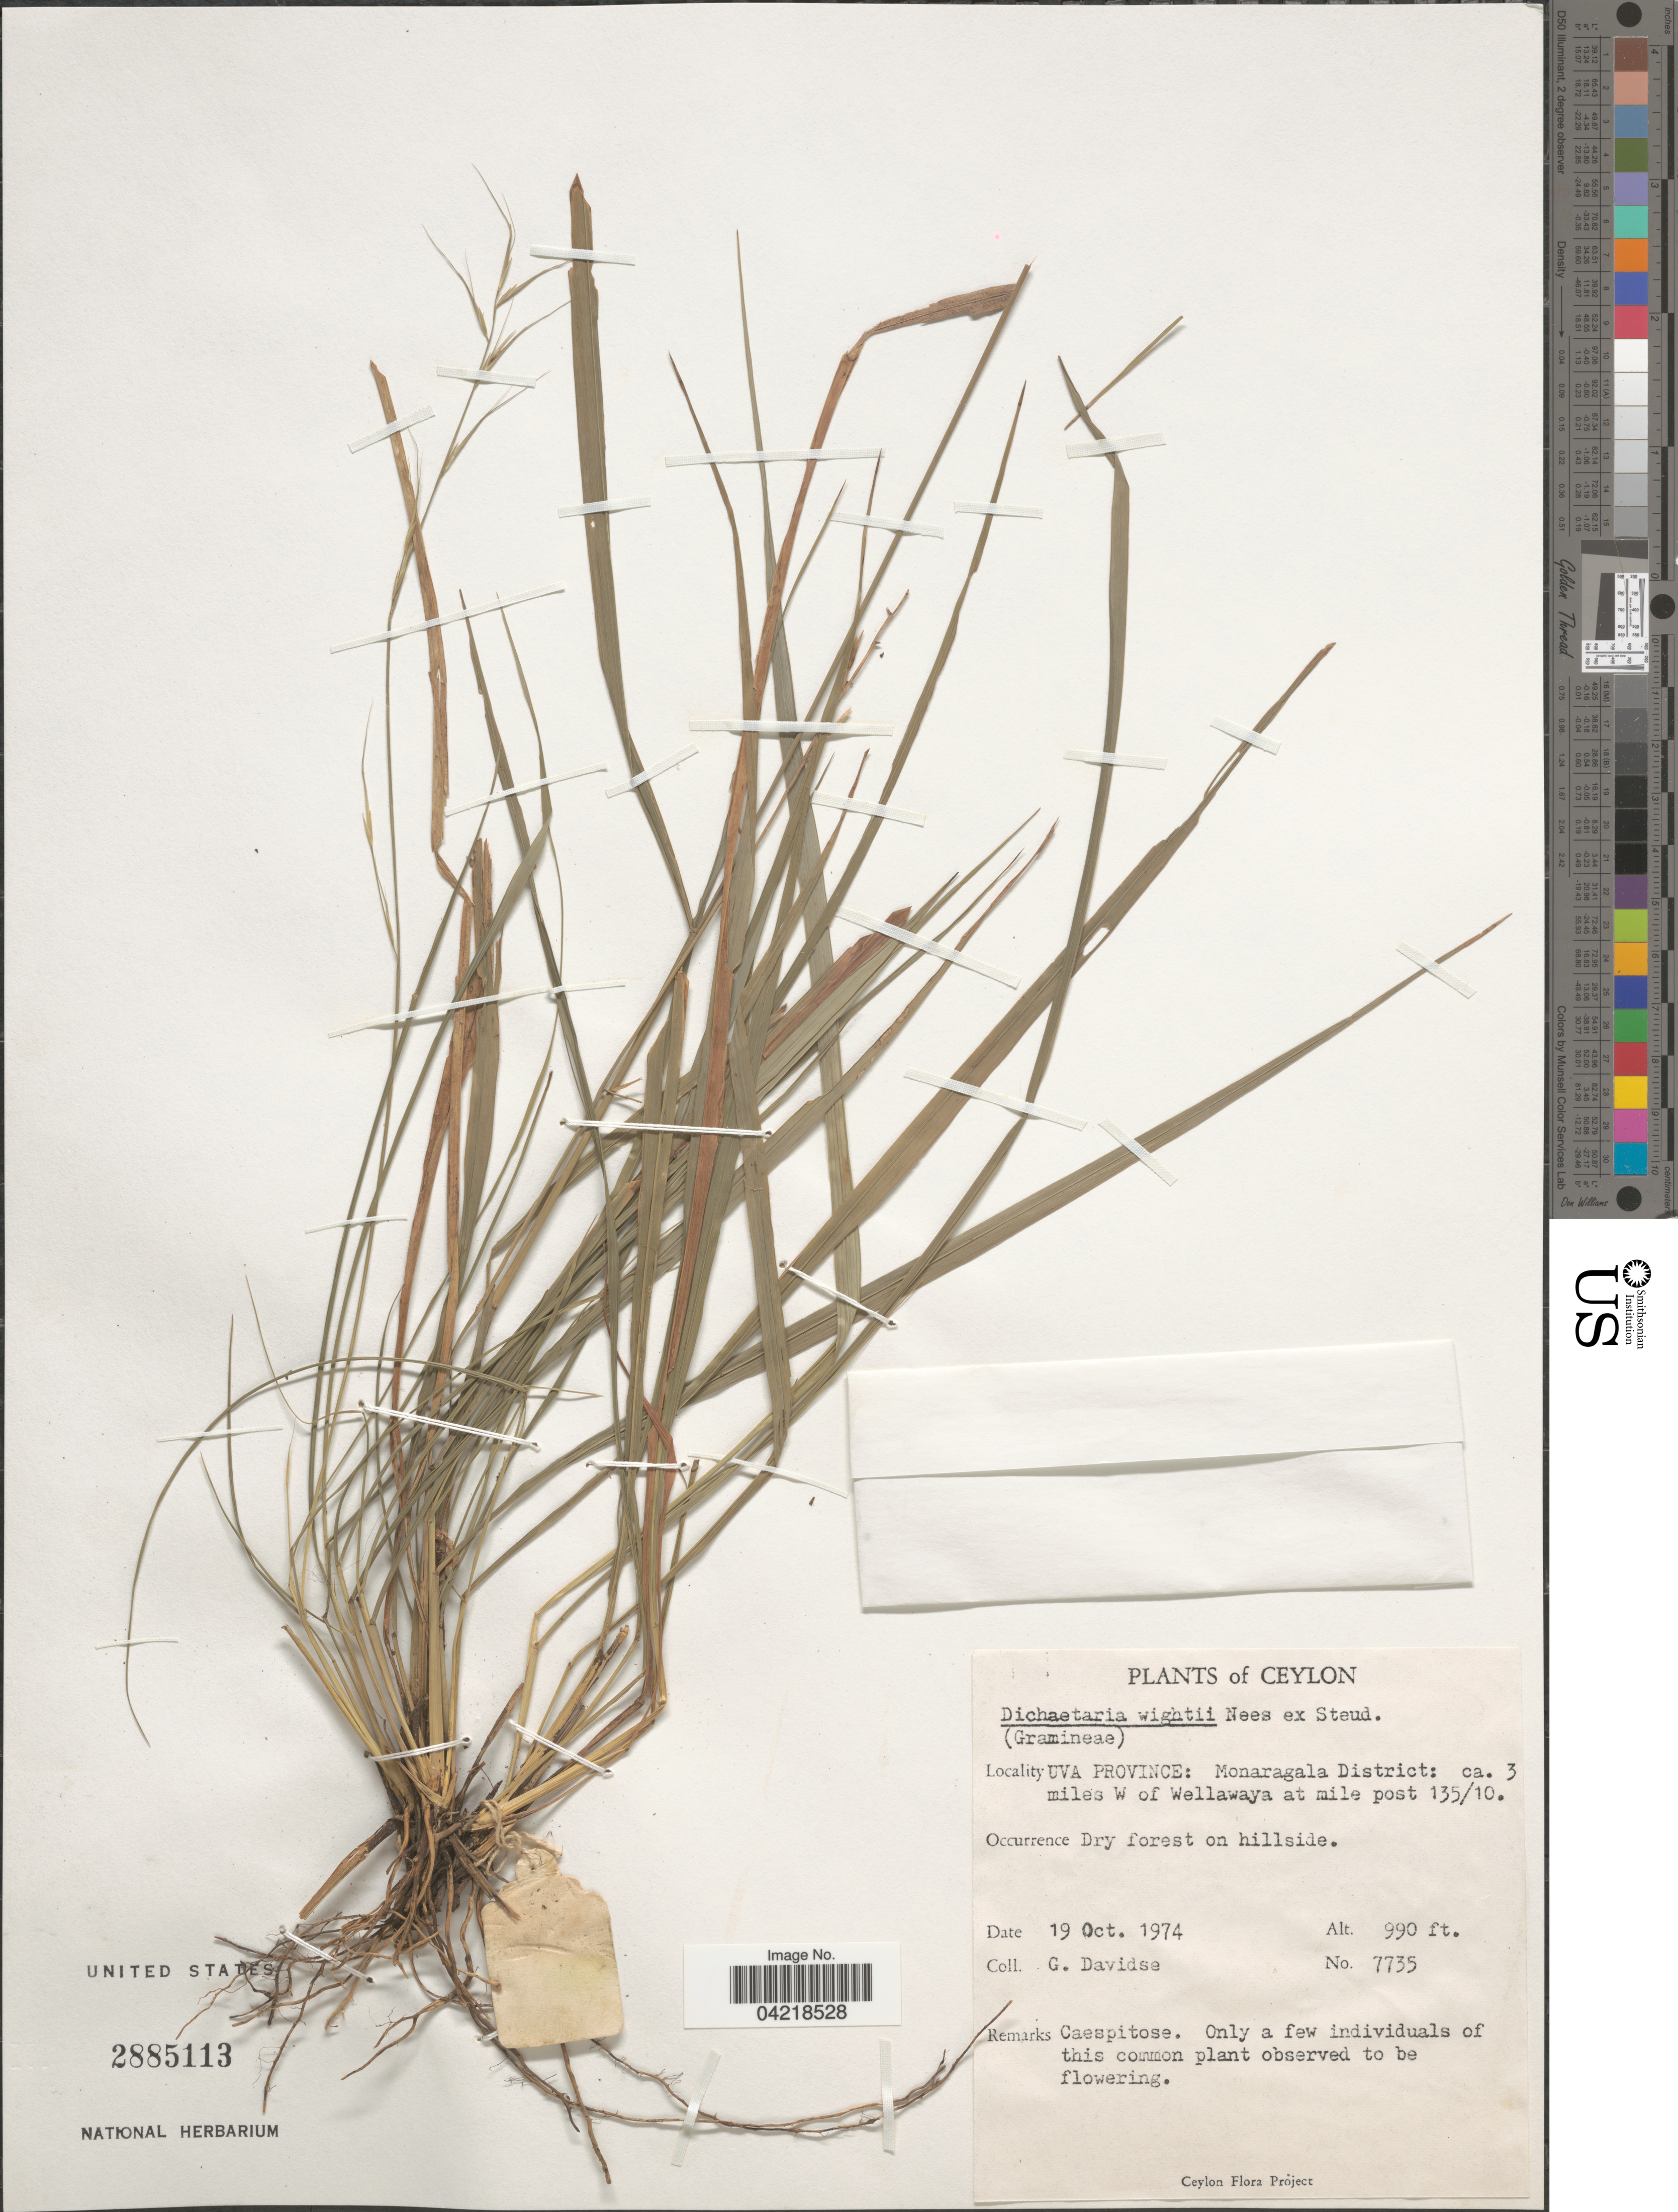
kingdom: Plantae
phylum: Tracheophyta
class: Liliopsida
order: Poales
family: Poaceae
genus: Dichaetaria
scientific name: Dichaetaria wightii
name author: Nees & Steud.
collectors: G. Davidse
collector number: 7735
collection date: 1974-10-19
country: Sri Lanka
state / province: Uva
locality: Ceylon. Monaragala District: ca. 3 miles W of Wellawaya at mile post 135/10. Dry forest on hillside.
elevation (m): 302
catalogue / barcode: US 2885113